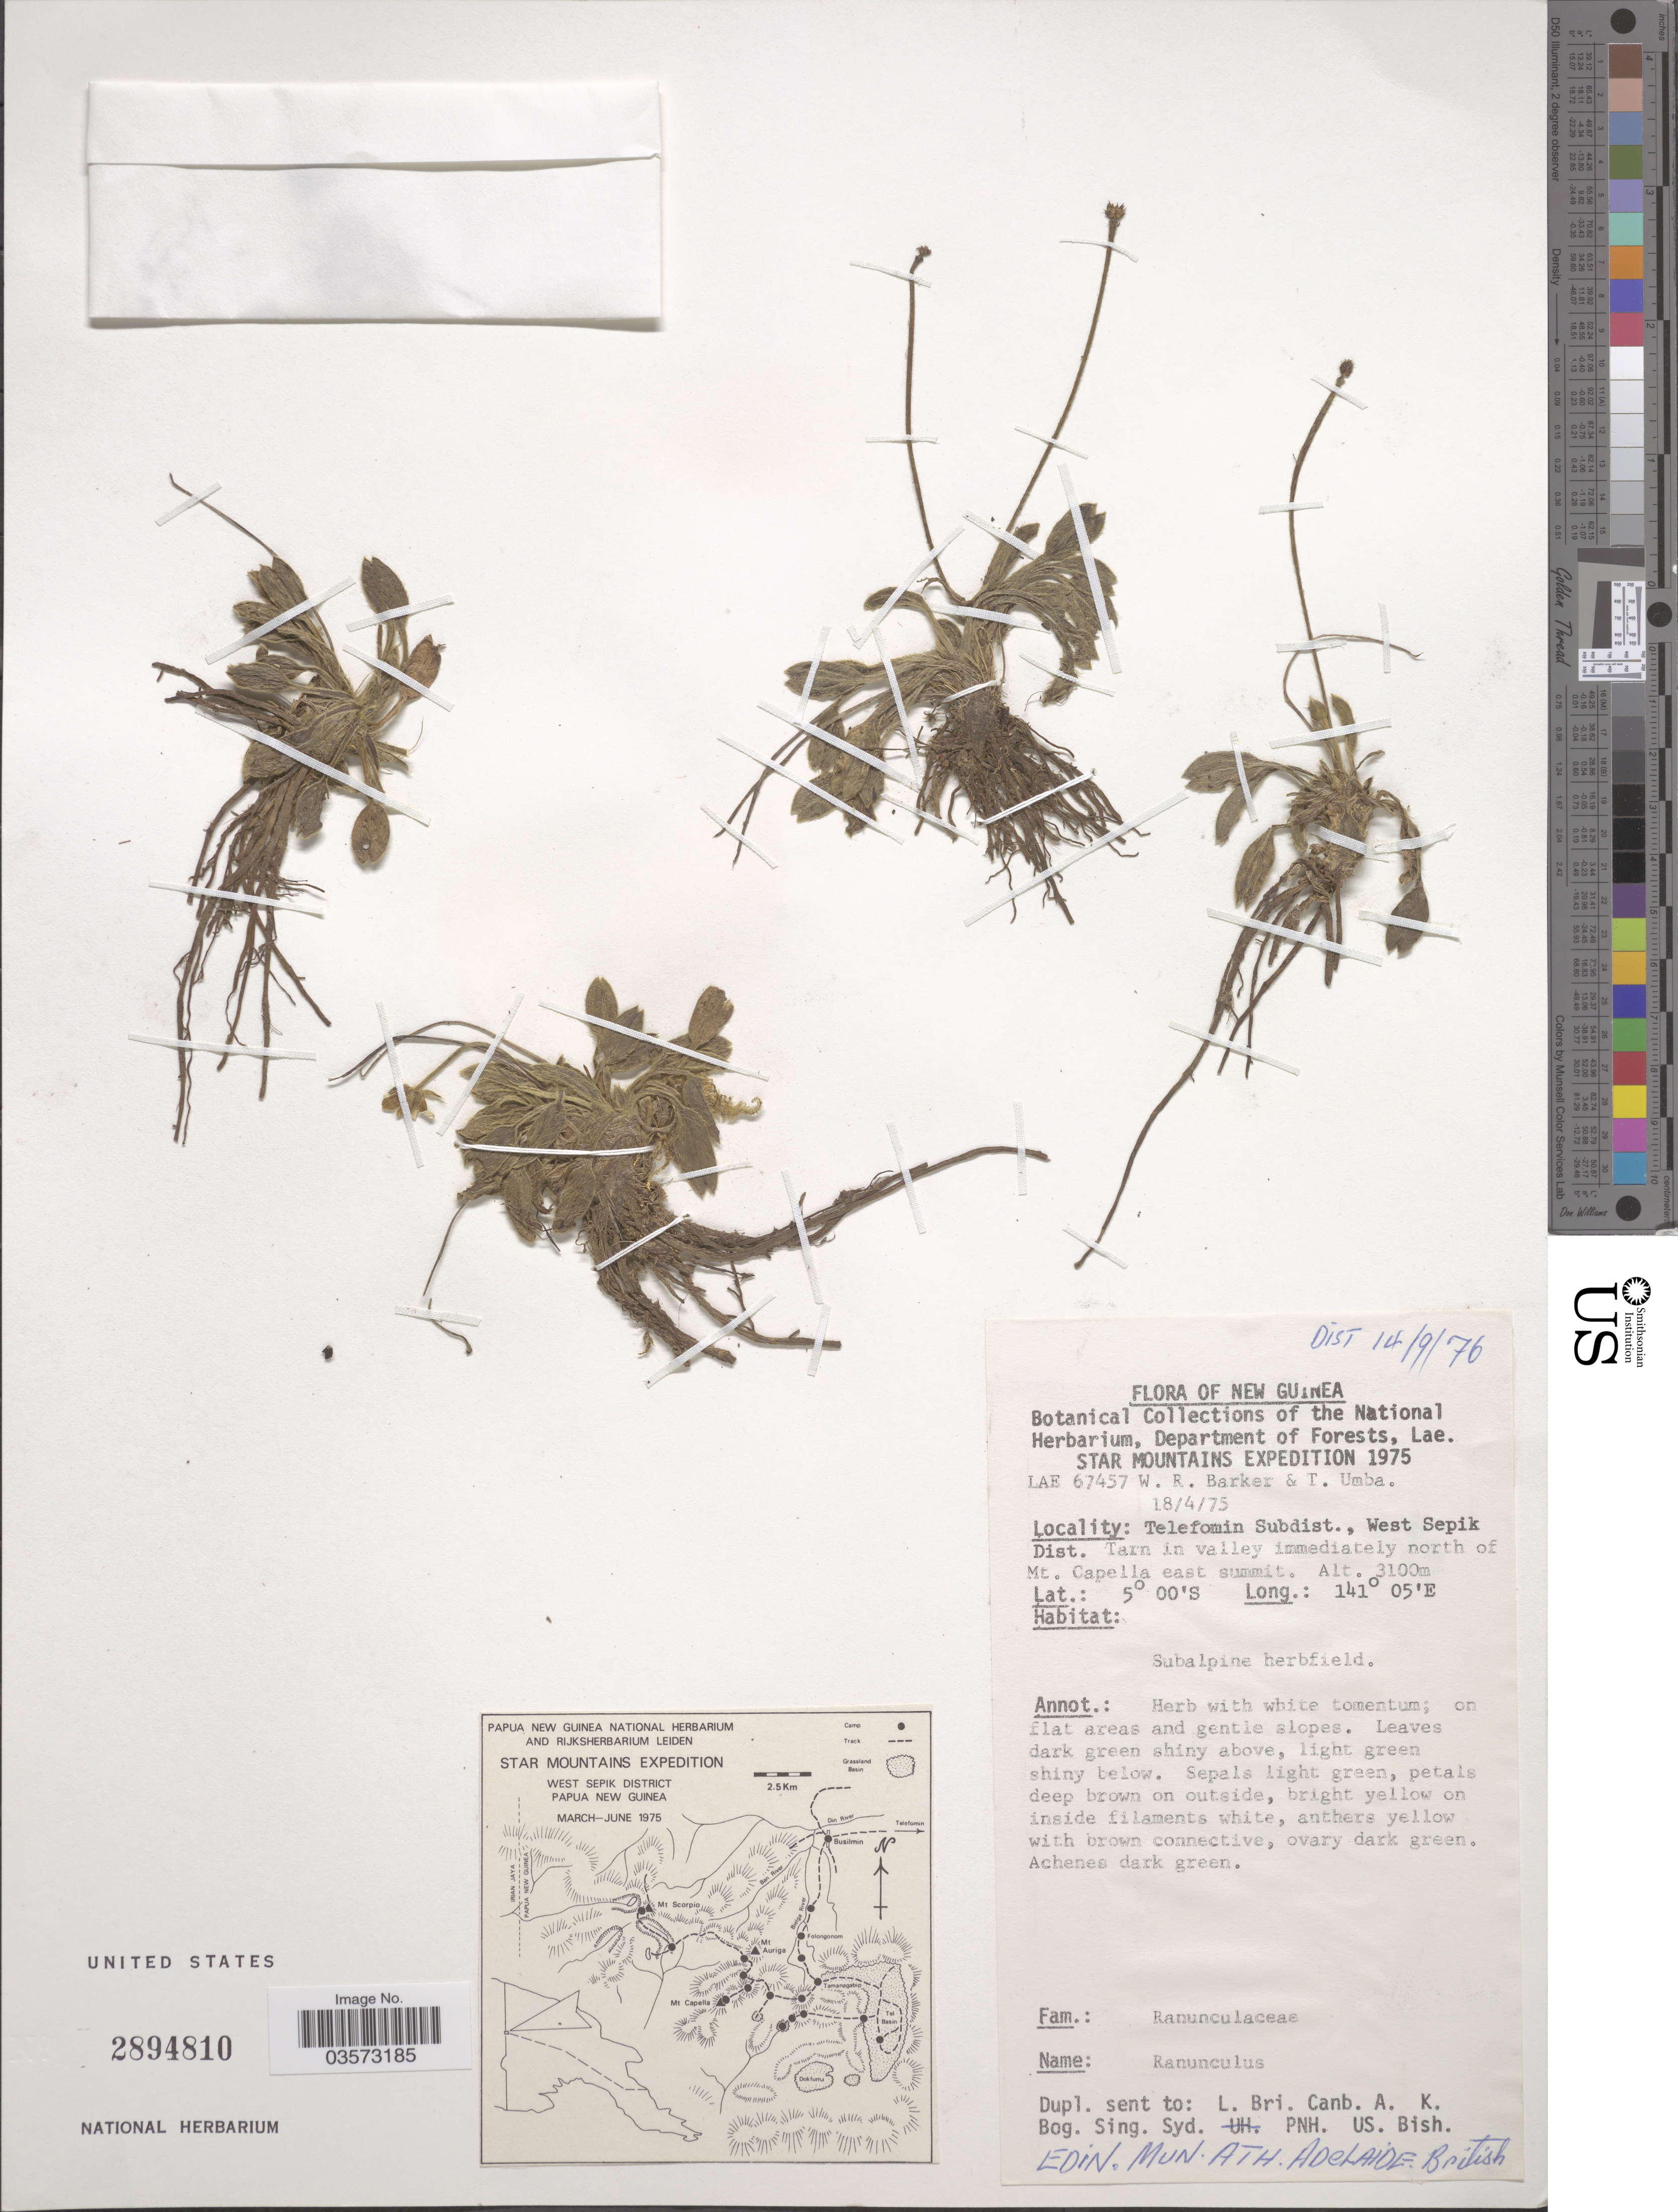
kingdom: Plantae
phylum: Tracheophyta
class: Magnoliopsida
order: Ranunculales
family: Ranunculaceae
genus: Ranunculus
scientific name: Ranunculus sp.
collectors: W. R. Barker & T. Umba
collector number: LAE67457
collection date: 1975-04-18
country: Papua New Guinea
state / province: Sandaun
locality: New Guinea. Telefomin Subdist., West Sepik Dist. Tarn in valley immediately north of Mt. Capella east summit.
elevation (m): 3100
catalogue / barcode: US 2894810